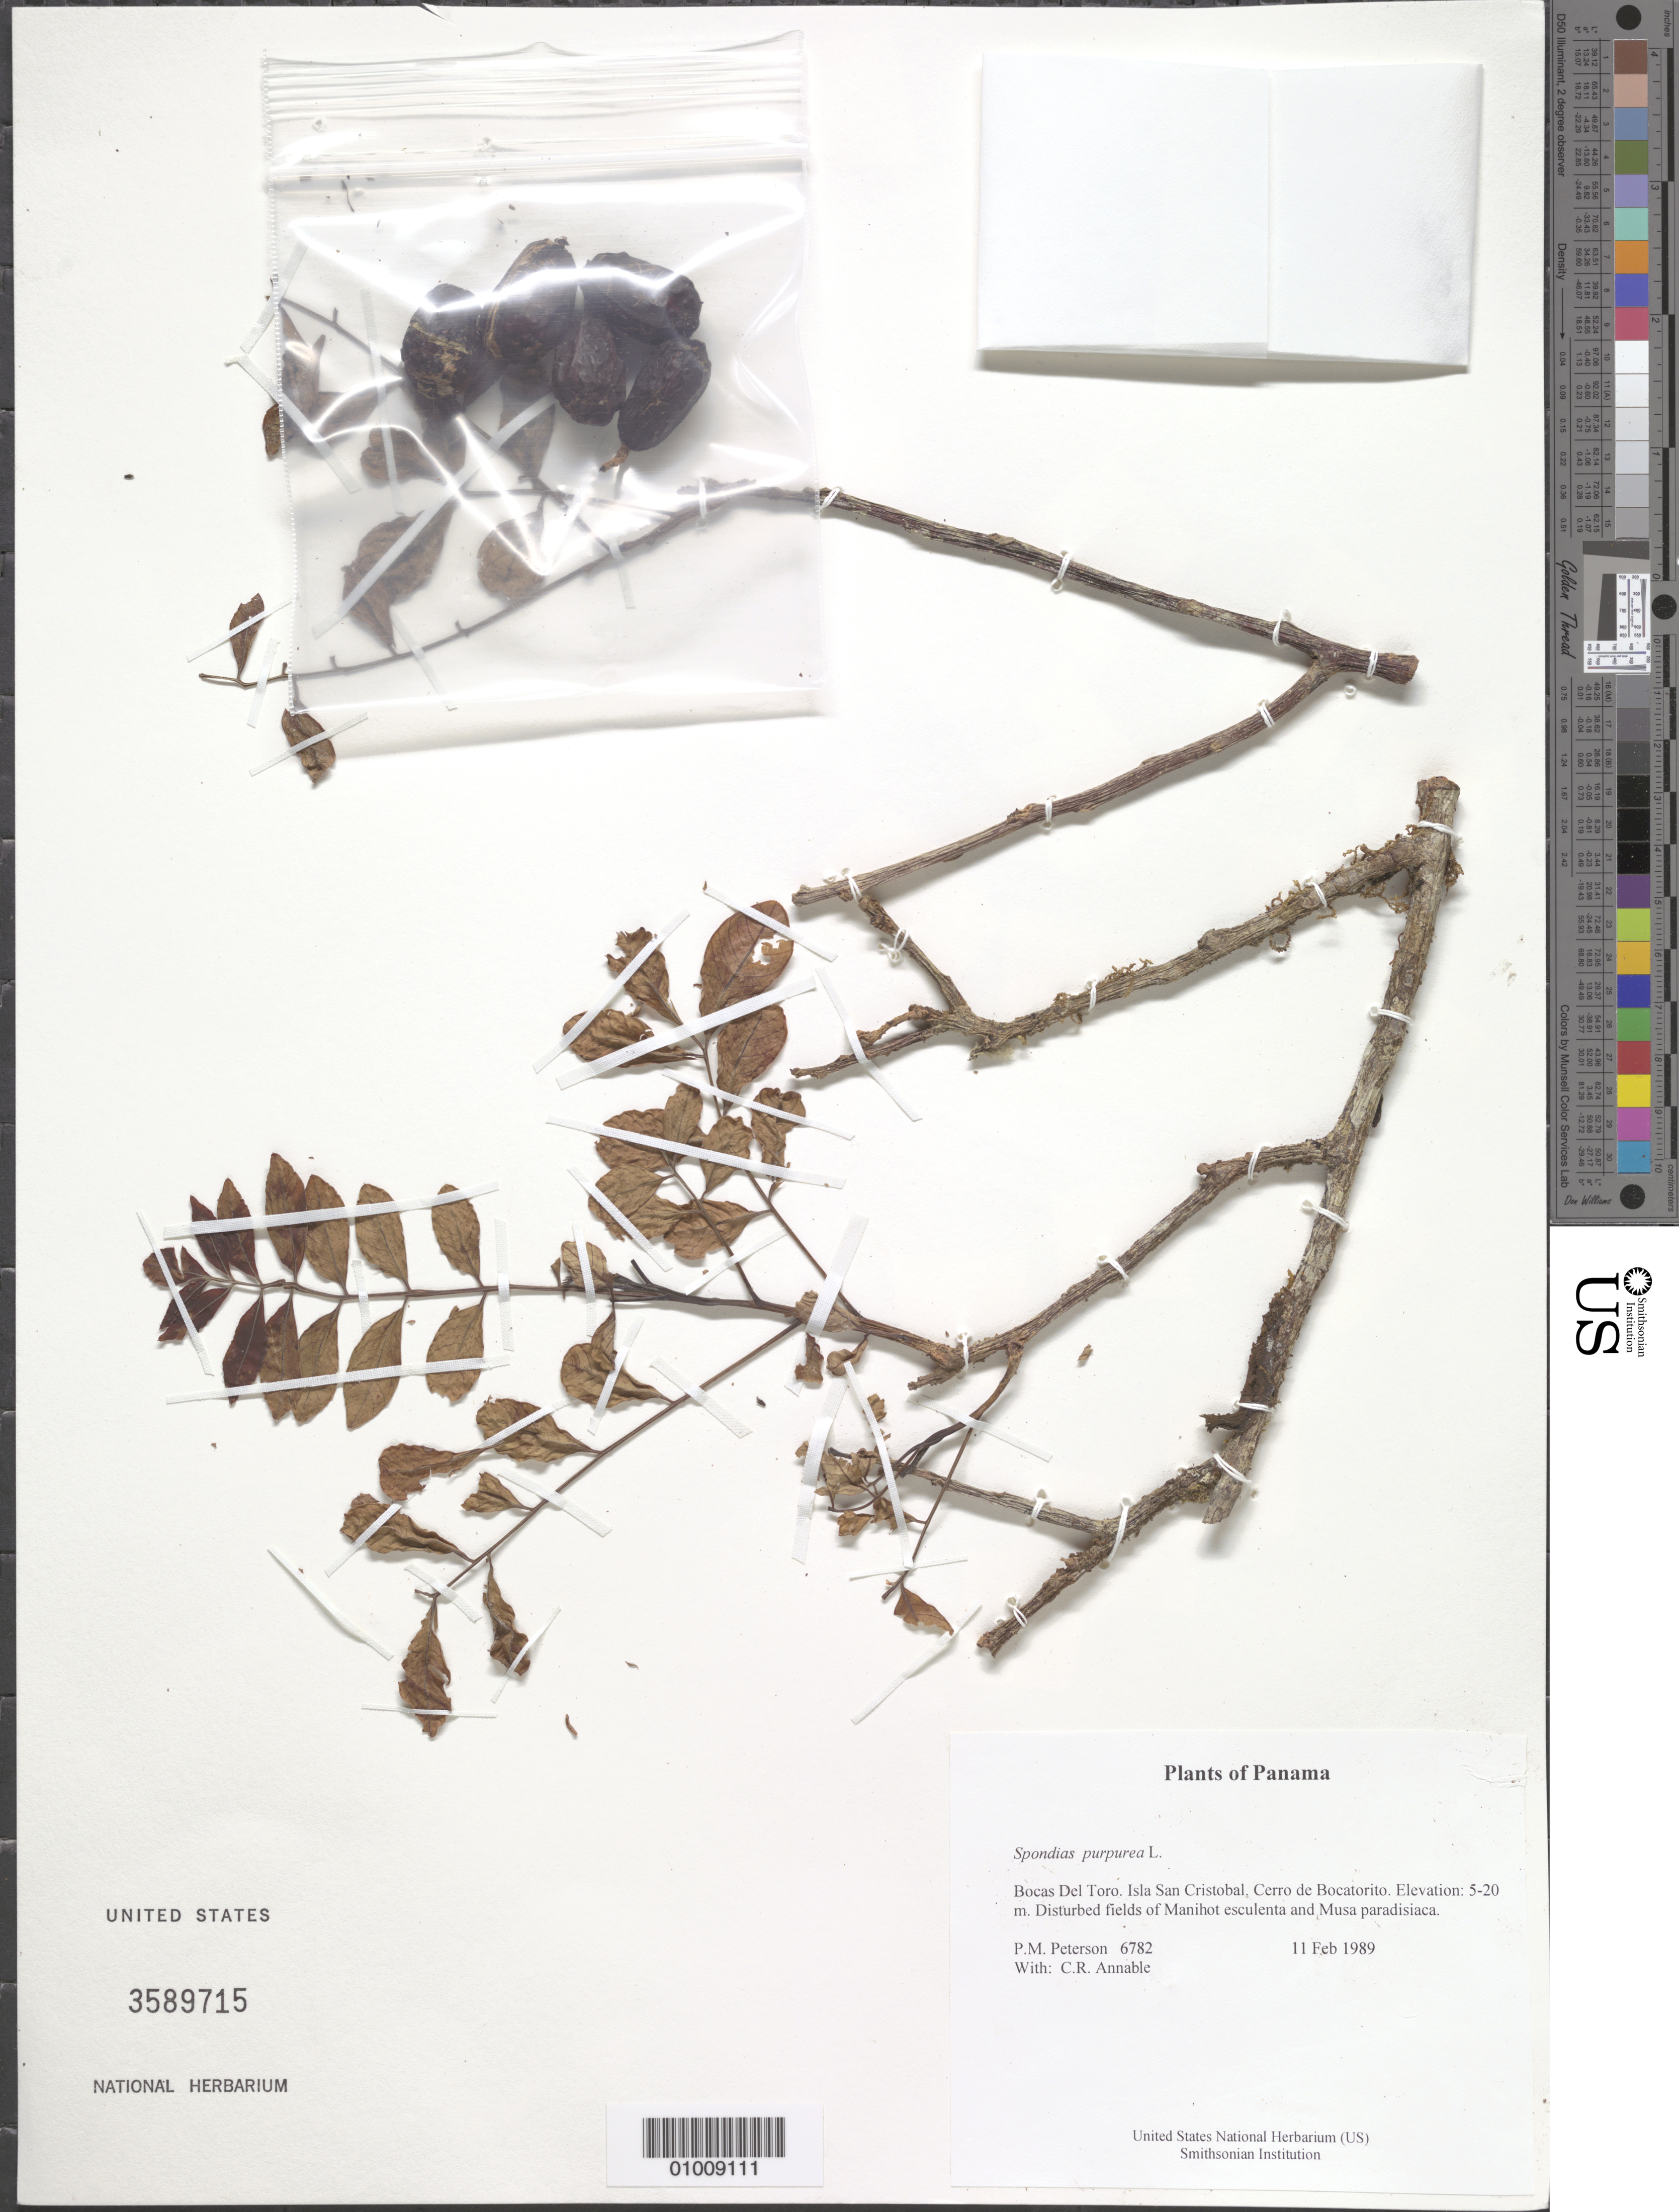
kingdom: Plantae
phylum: Tracheophyta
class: Magnoliopsida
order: Sapindales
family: Anacardiaceae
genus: Spondias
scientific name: Spondias purpurea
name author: L.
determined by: Mitchell, John D.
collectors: P. M. Peterson & C. R. Annable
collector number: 06782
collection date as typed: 11 Feb 1989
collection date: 1989-02-11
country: Panama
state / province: Bocas del Toro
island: San Cristobal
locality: Cerro de Bocatorito.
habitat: Disturbed fields of Manihot esculenta and Musa paradisiaca.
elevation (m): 5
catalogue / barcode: US 3589715